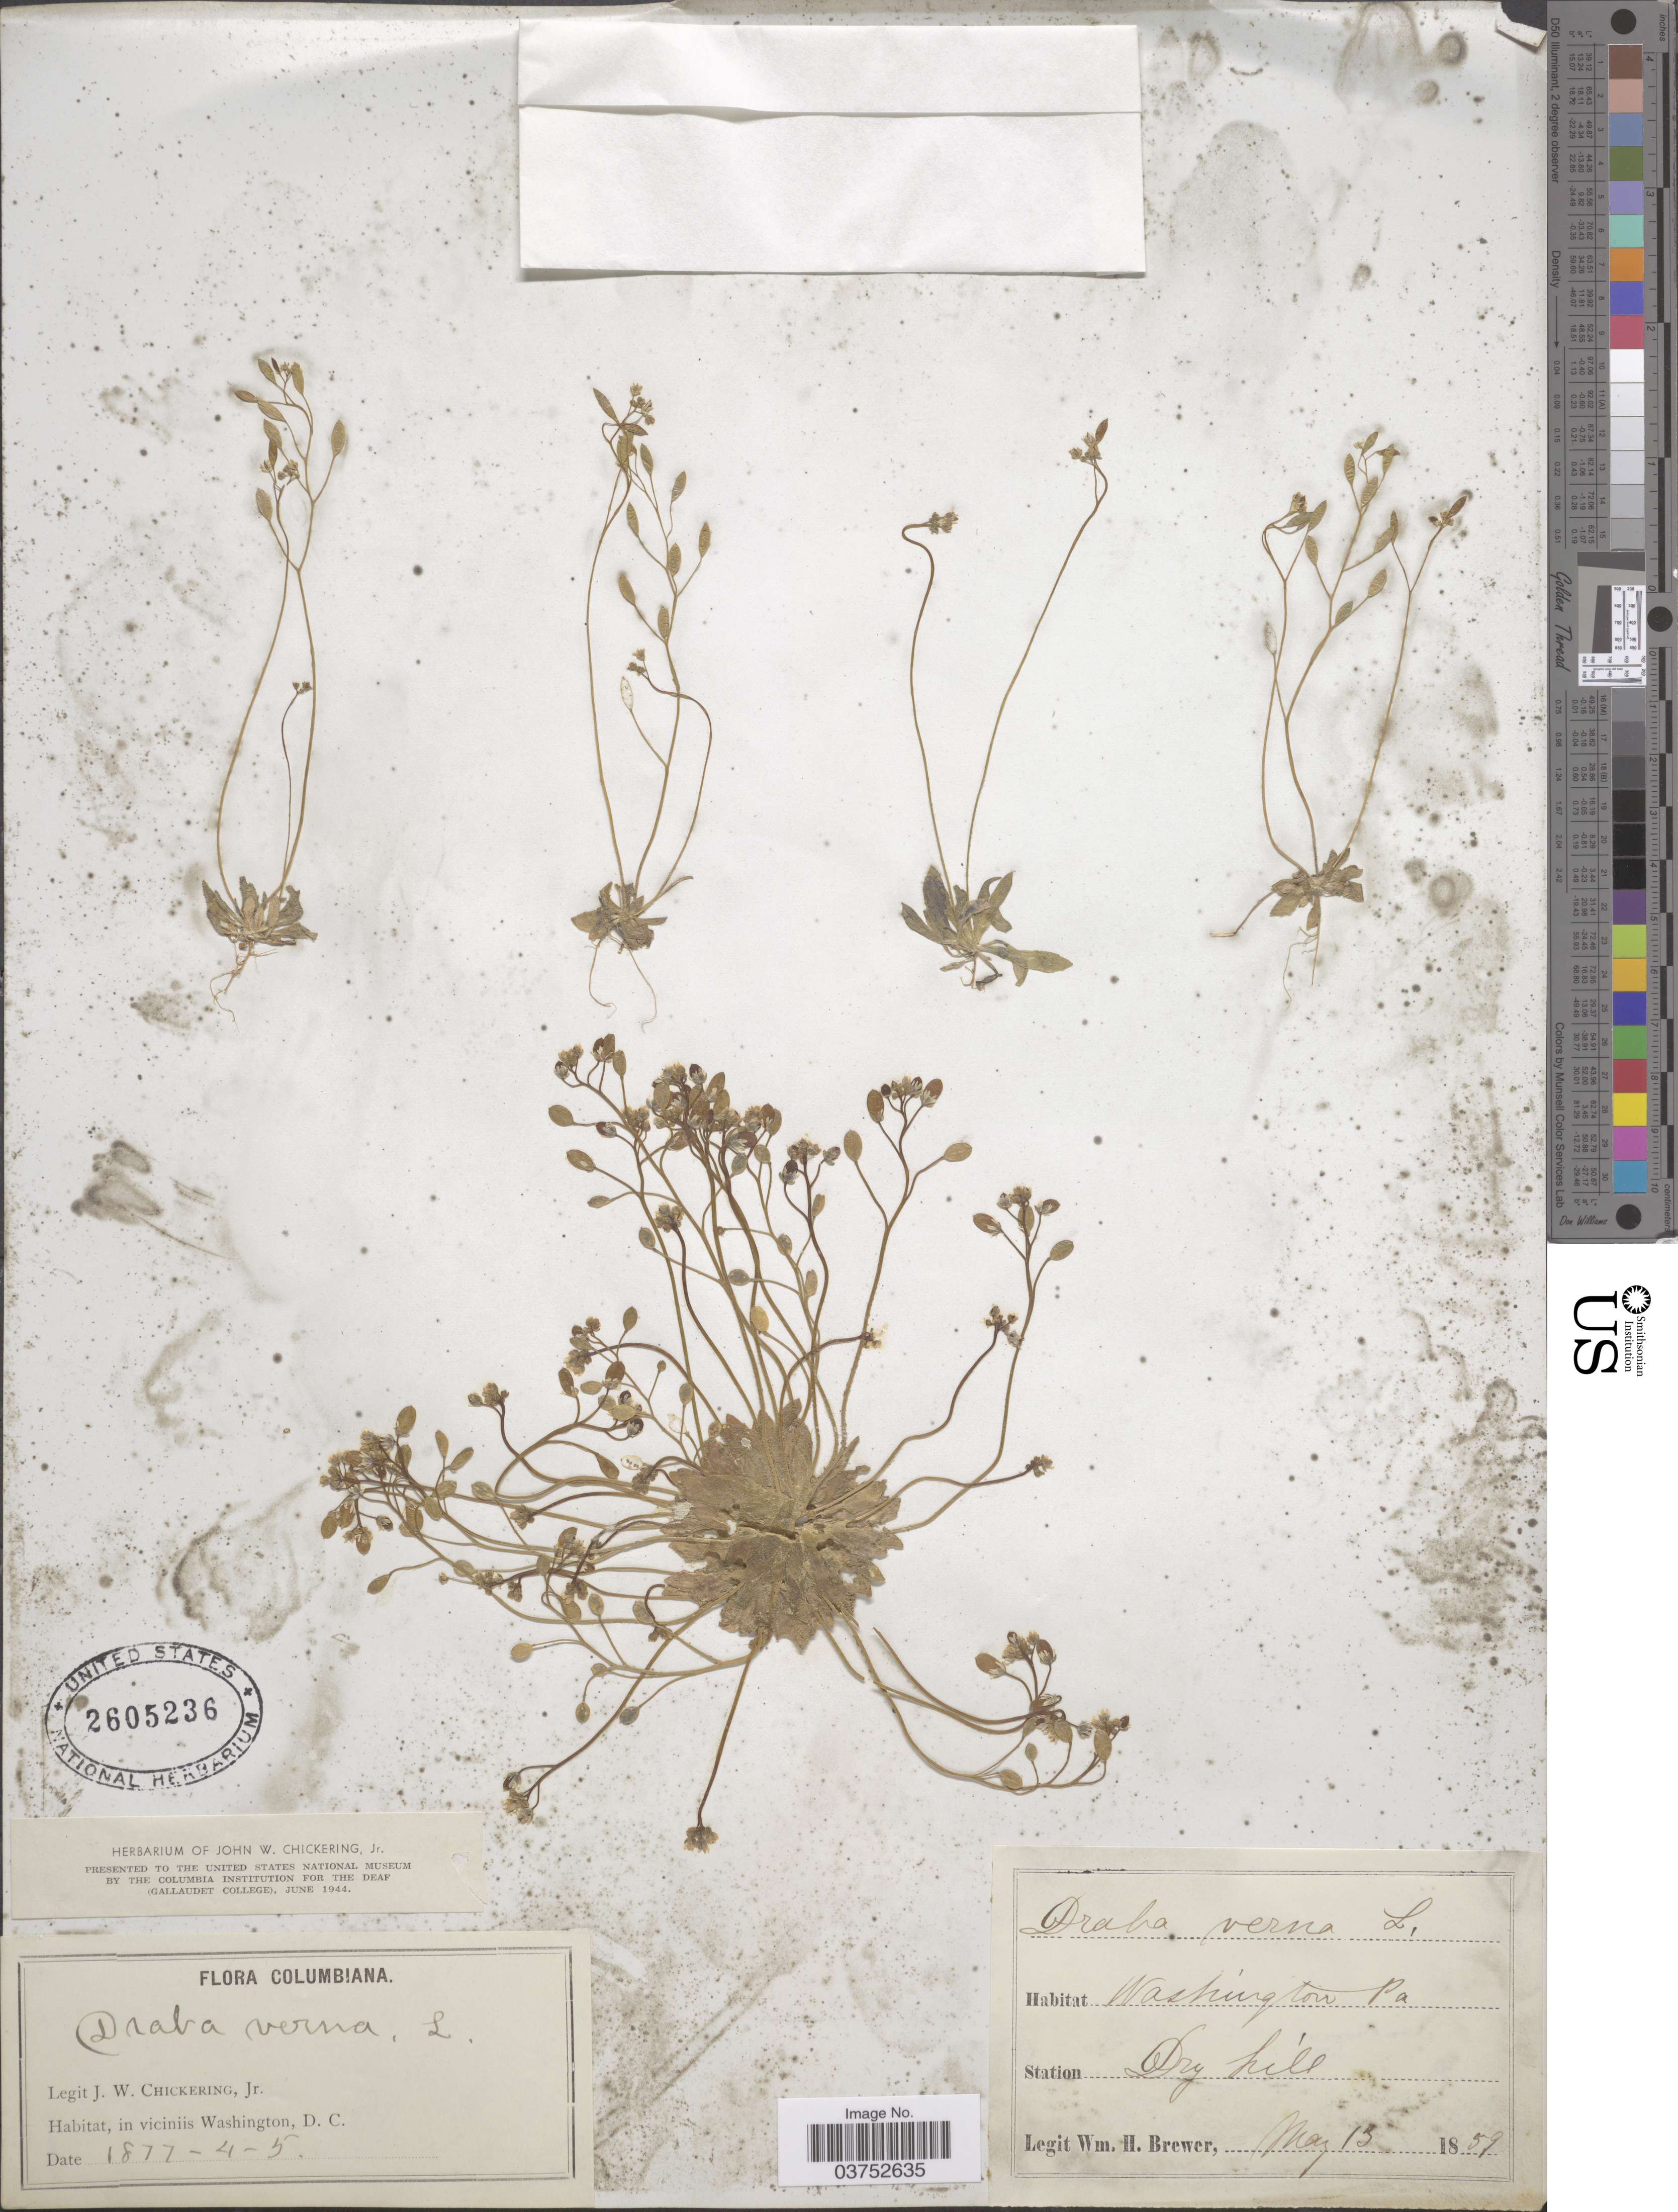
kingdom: Plantae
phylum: Tracheophyta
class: Magnoliopsida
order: Brassicales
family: Brassicaceae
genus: Draba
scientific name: Draba verna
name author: L.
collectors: J. W. Chickering Jr.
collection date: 1877-05-04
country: United States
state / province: District of Columbia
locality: In viciniis Washington, D. C. Columbiana.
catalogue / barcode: US 2605236-2